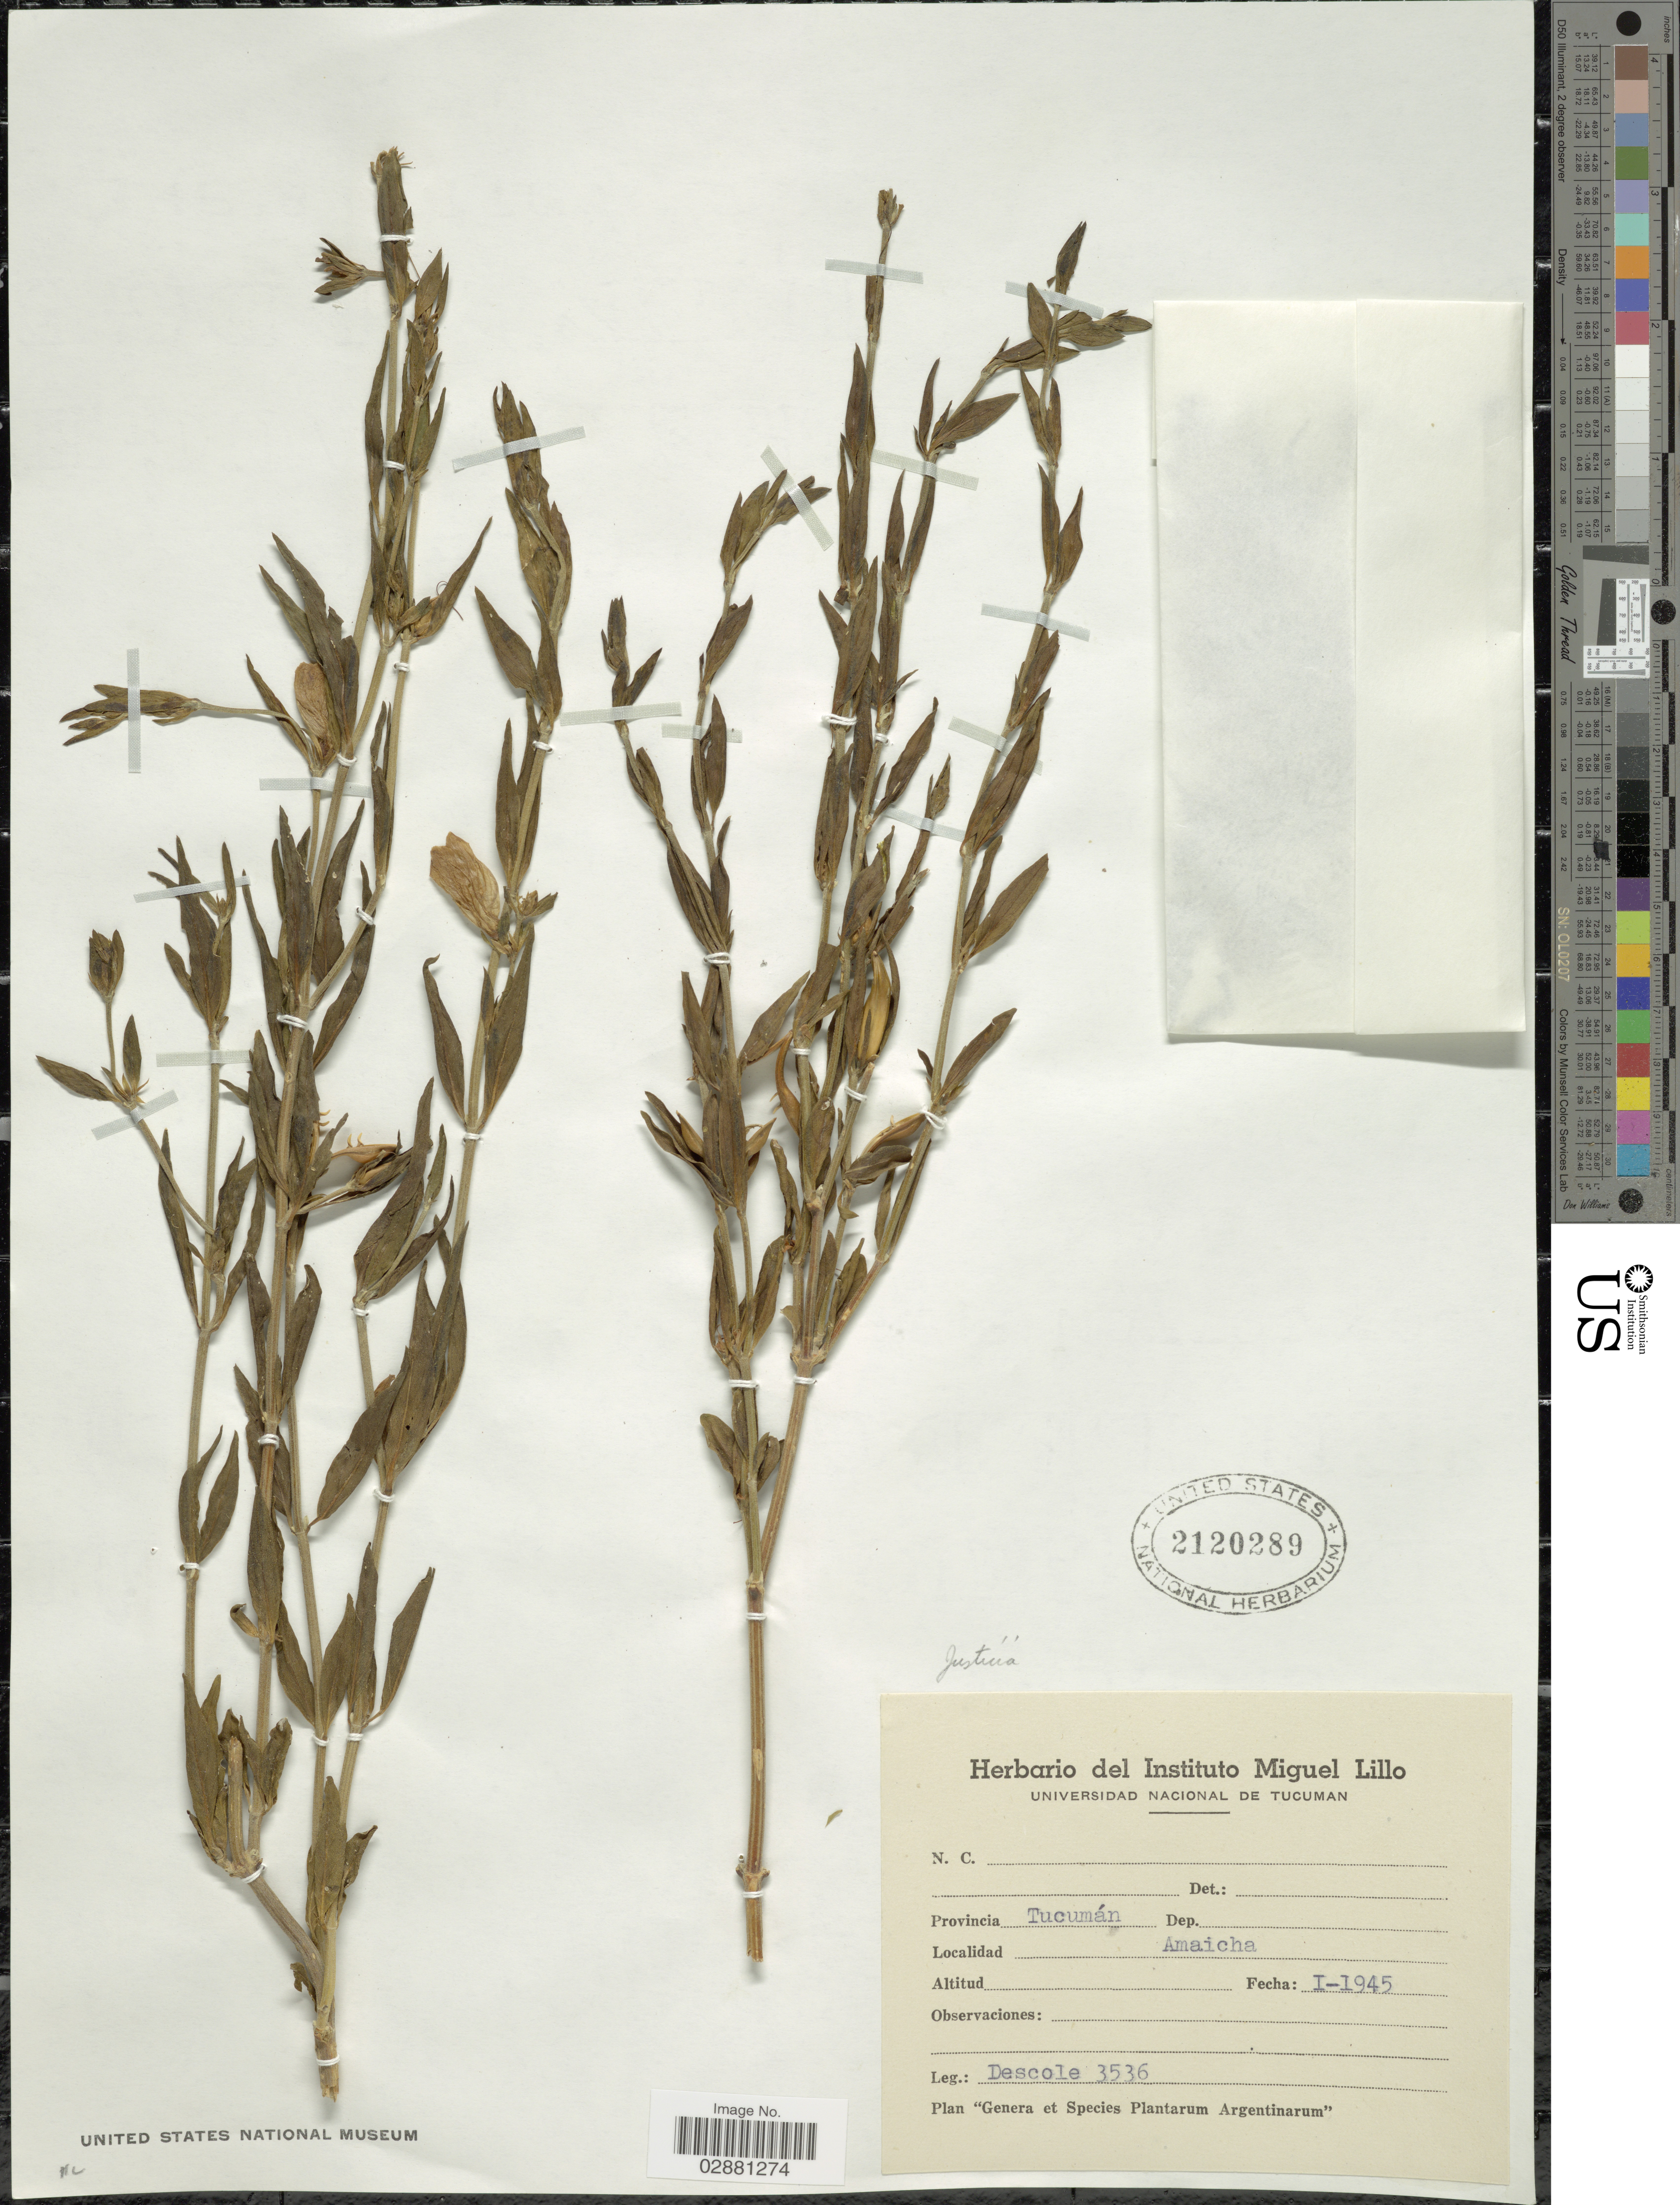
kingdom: Plantae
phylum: Tracheophyta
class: Magnoliopsida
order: Lamiales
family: Acanthaceae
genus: Justicia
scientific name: Justicia tweediana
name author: (Nees) Griseb.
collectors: H. R. Descole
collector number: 3536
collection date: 1945-01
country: Argentina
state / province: Tucuman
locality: Amaicha.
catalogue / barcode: US 2120289